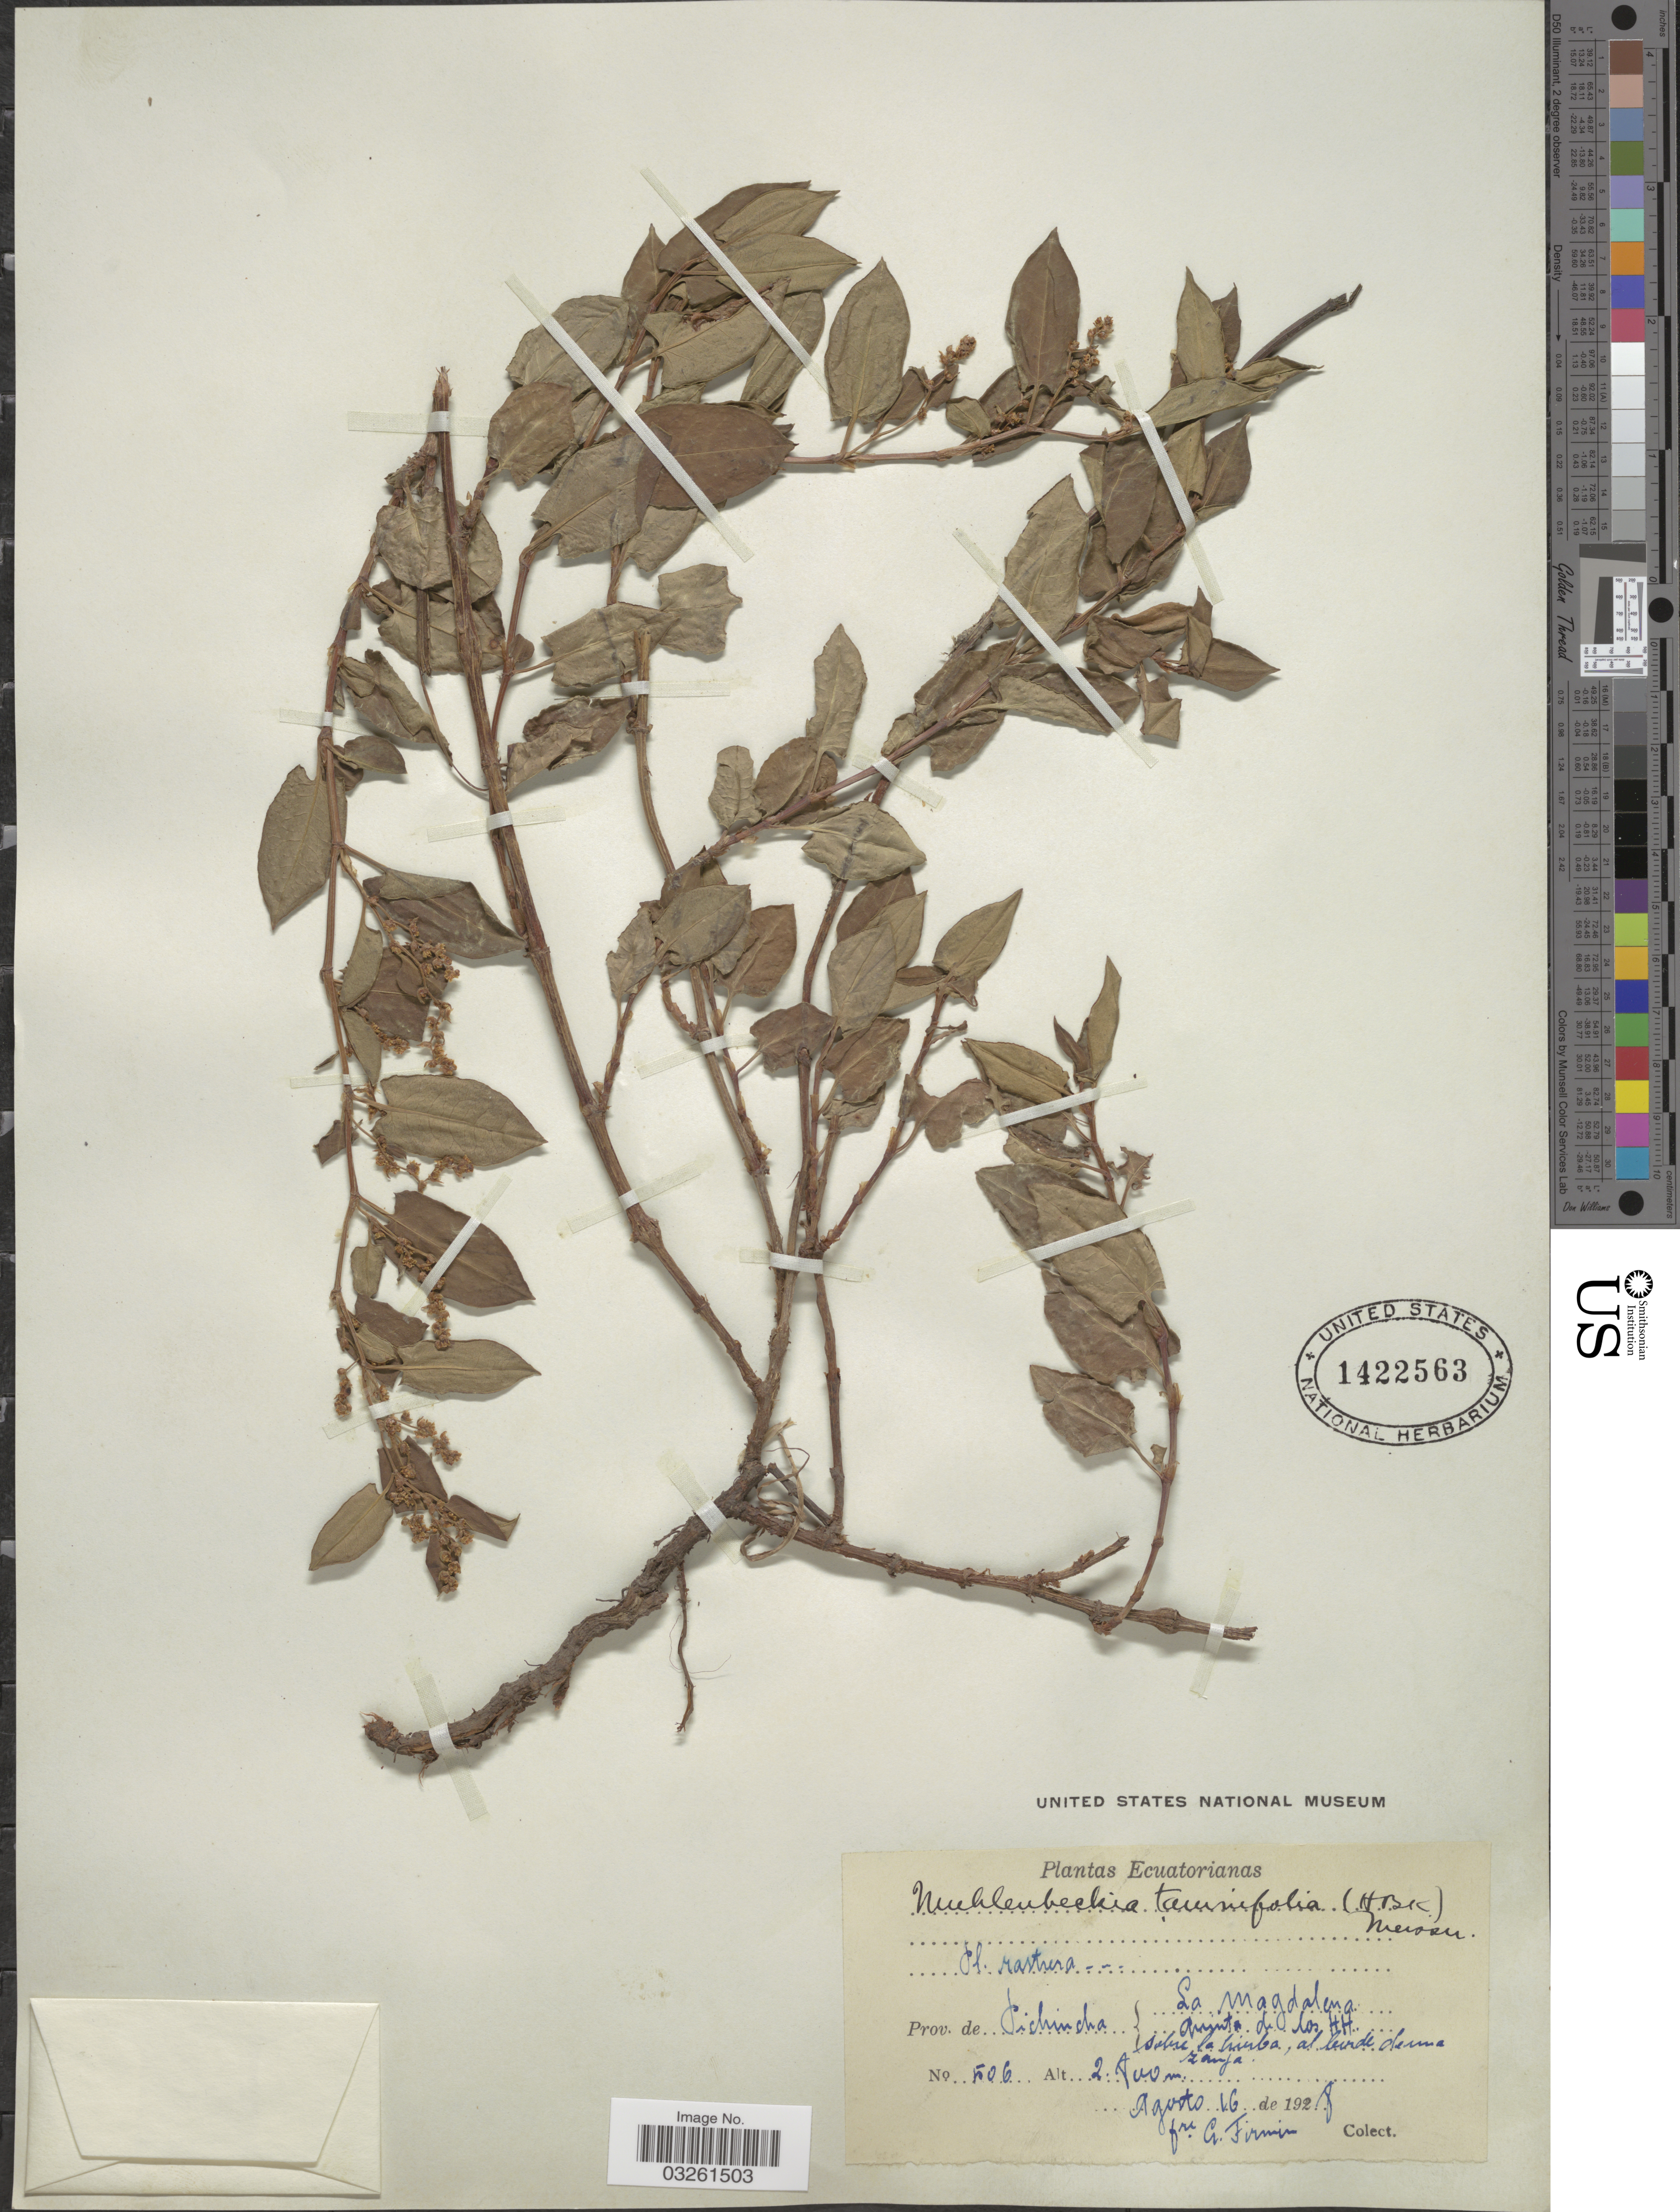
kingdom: Plantae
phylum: Tracheophyta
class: Magnoliopsida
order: Caryophyllales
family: Polygonaceae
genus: Muehlenbeckia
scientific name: Muehlenbeckia tamnifolia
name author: (Kunth) Meisn.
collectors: F. Firmin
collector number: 506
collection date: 1928-08-16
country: Ecuador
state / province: Pichincha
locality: La Magdalena quinta de los HH sobre la Ciuba [interpreted], al borde de una zanja.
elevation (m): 2800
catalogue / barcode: US 1422563